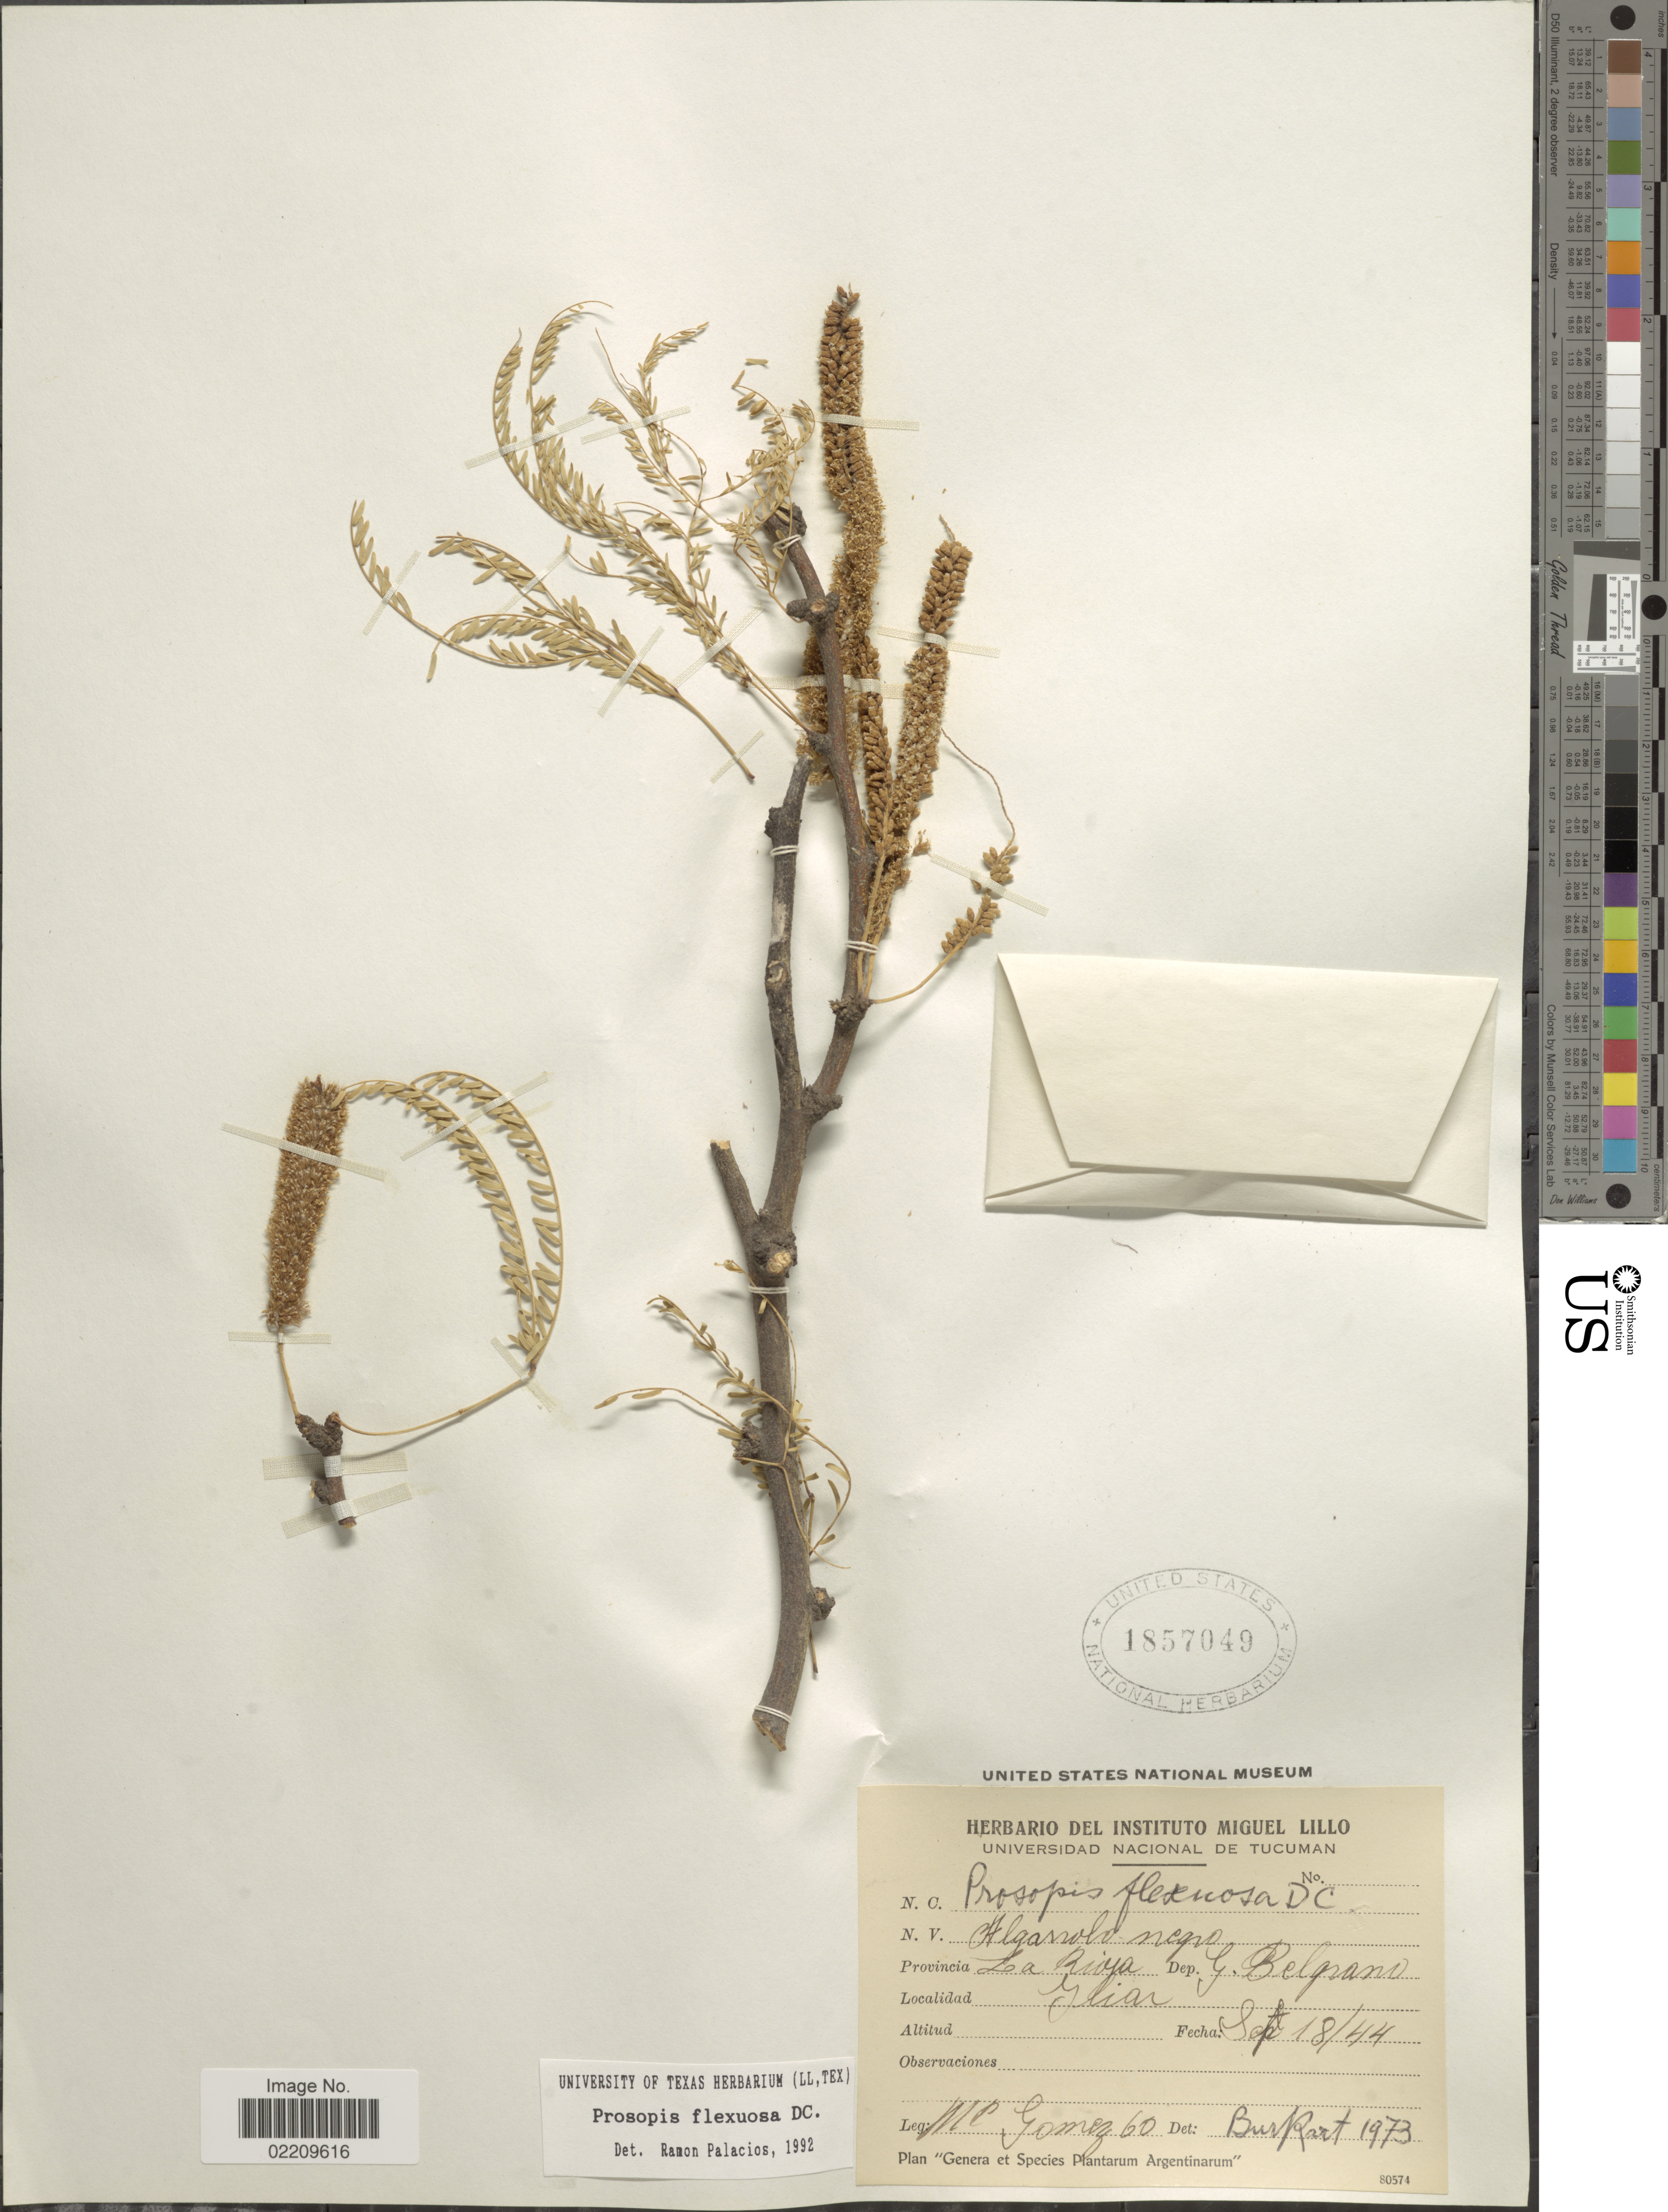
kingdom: Plantae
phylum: Tracheophyta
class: Magnoliopsida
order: Fabales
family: Fabaceae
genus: Neltuma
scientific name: Neltuma flexuosa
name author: (DC.) C. E. Hughes & G.P. Lewis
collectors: M. Gomez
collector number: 60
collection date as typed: Transcribed d/m/y: 18/9/44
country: Argentina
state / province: La Rioja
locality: Dep. G. Belgrano. Iliar.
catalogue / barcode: US 1857049